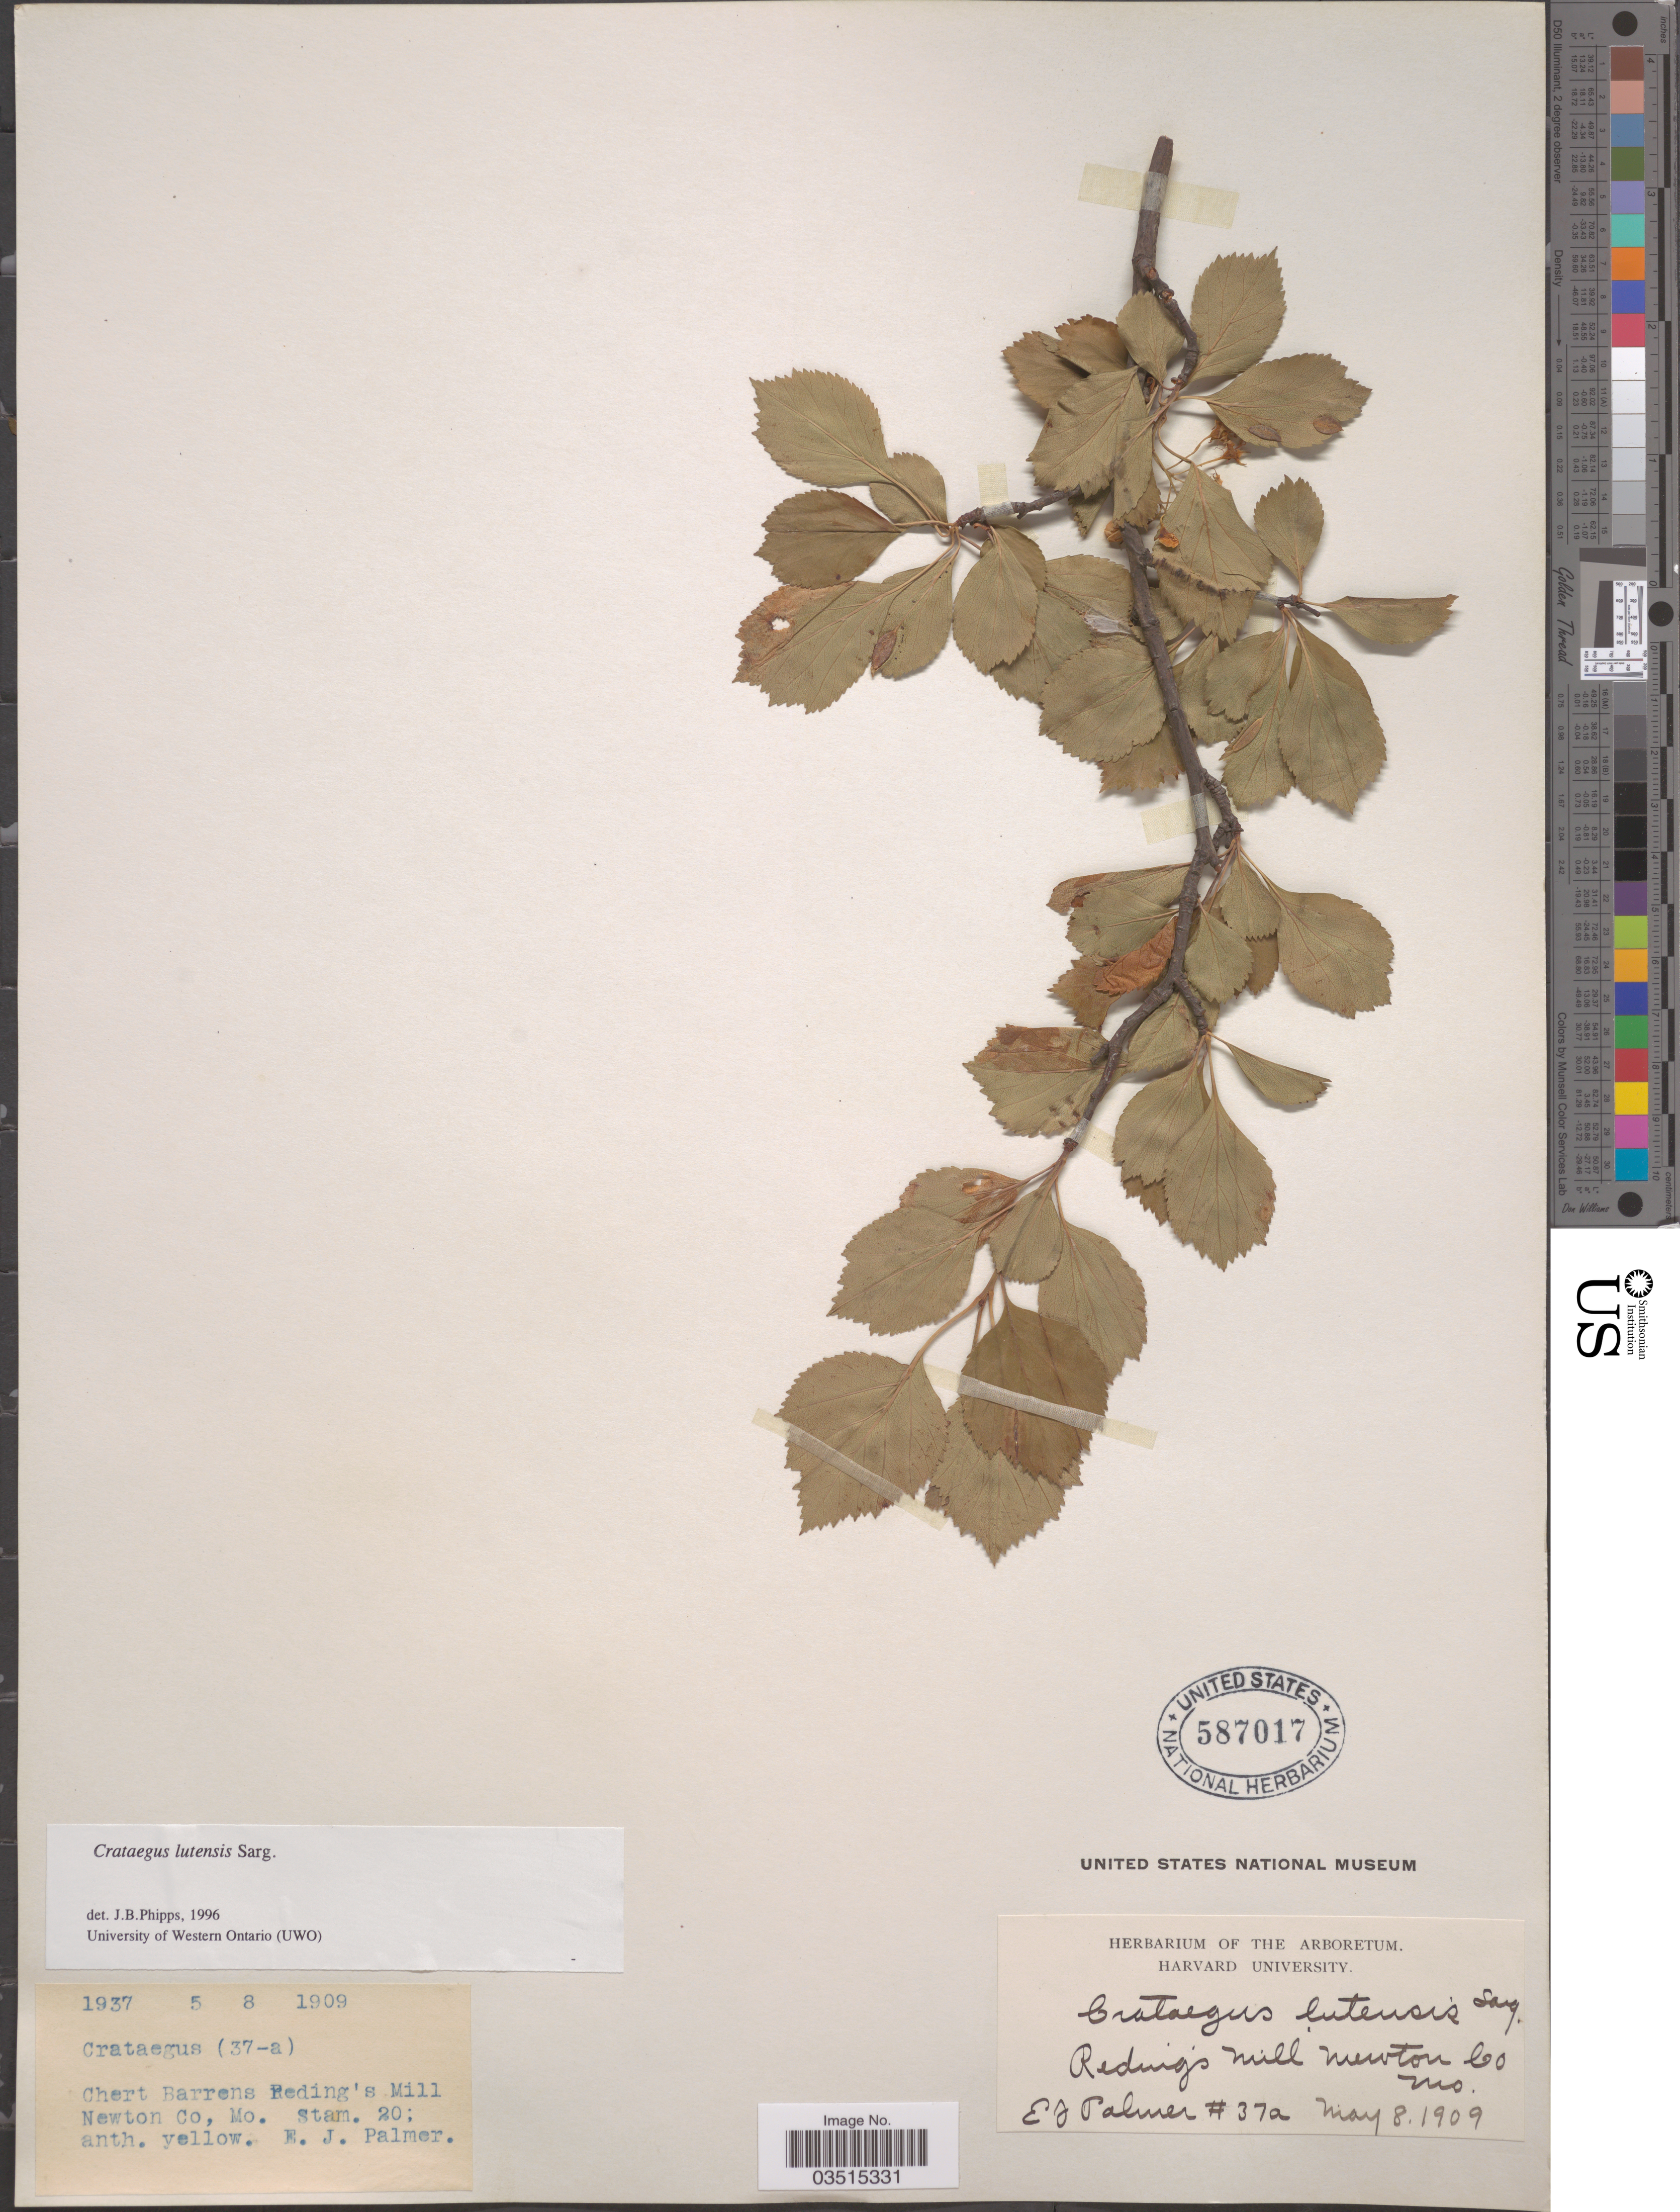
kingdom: Plantae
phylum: Tracheophyta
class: Magnoliopsida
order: Rosales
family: Rosaceae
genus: Crataegus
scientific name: Crataegus lutensis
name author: Sarg.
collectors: E. J. Palmer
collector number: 37a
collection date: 1909-05-08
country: United States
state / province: Missouri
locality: Reding's Mill Newton Co.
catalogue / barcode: US 587017